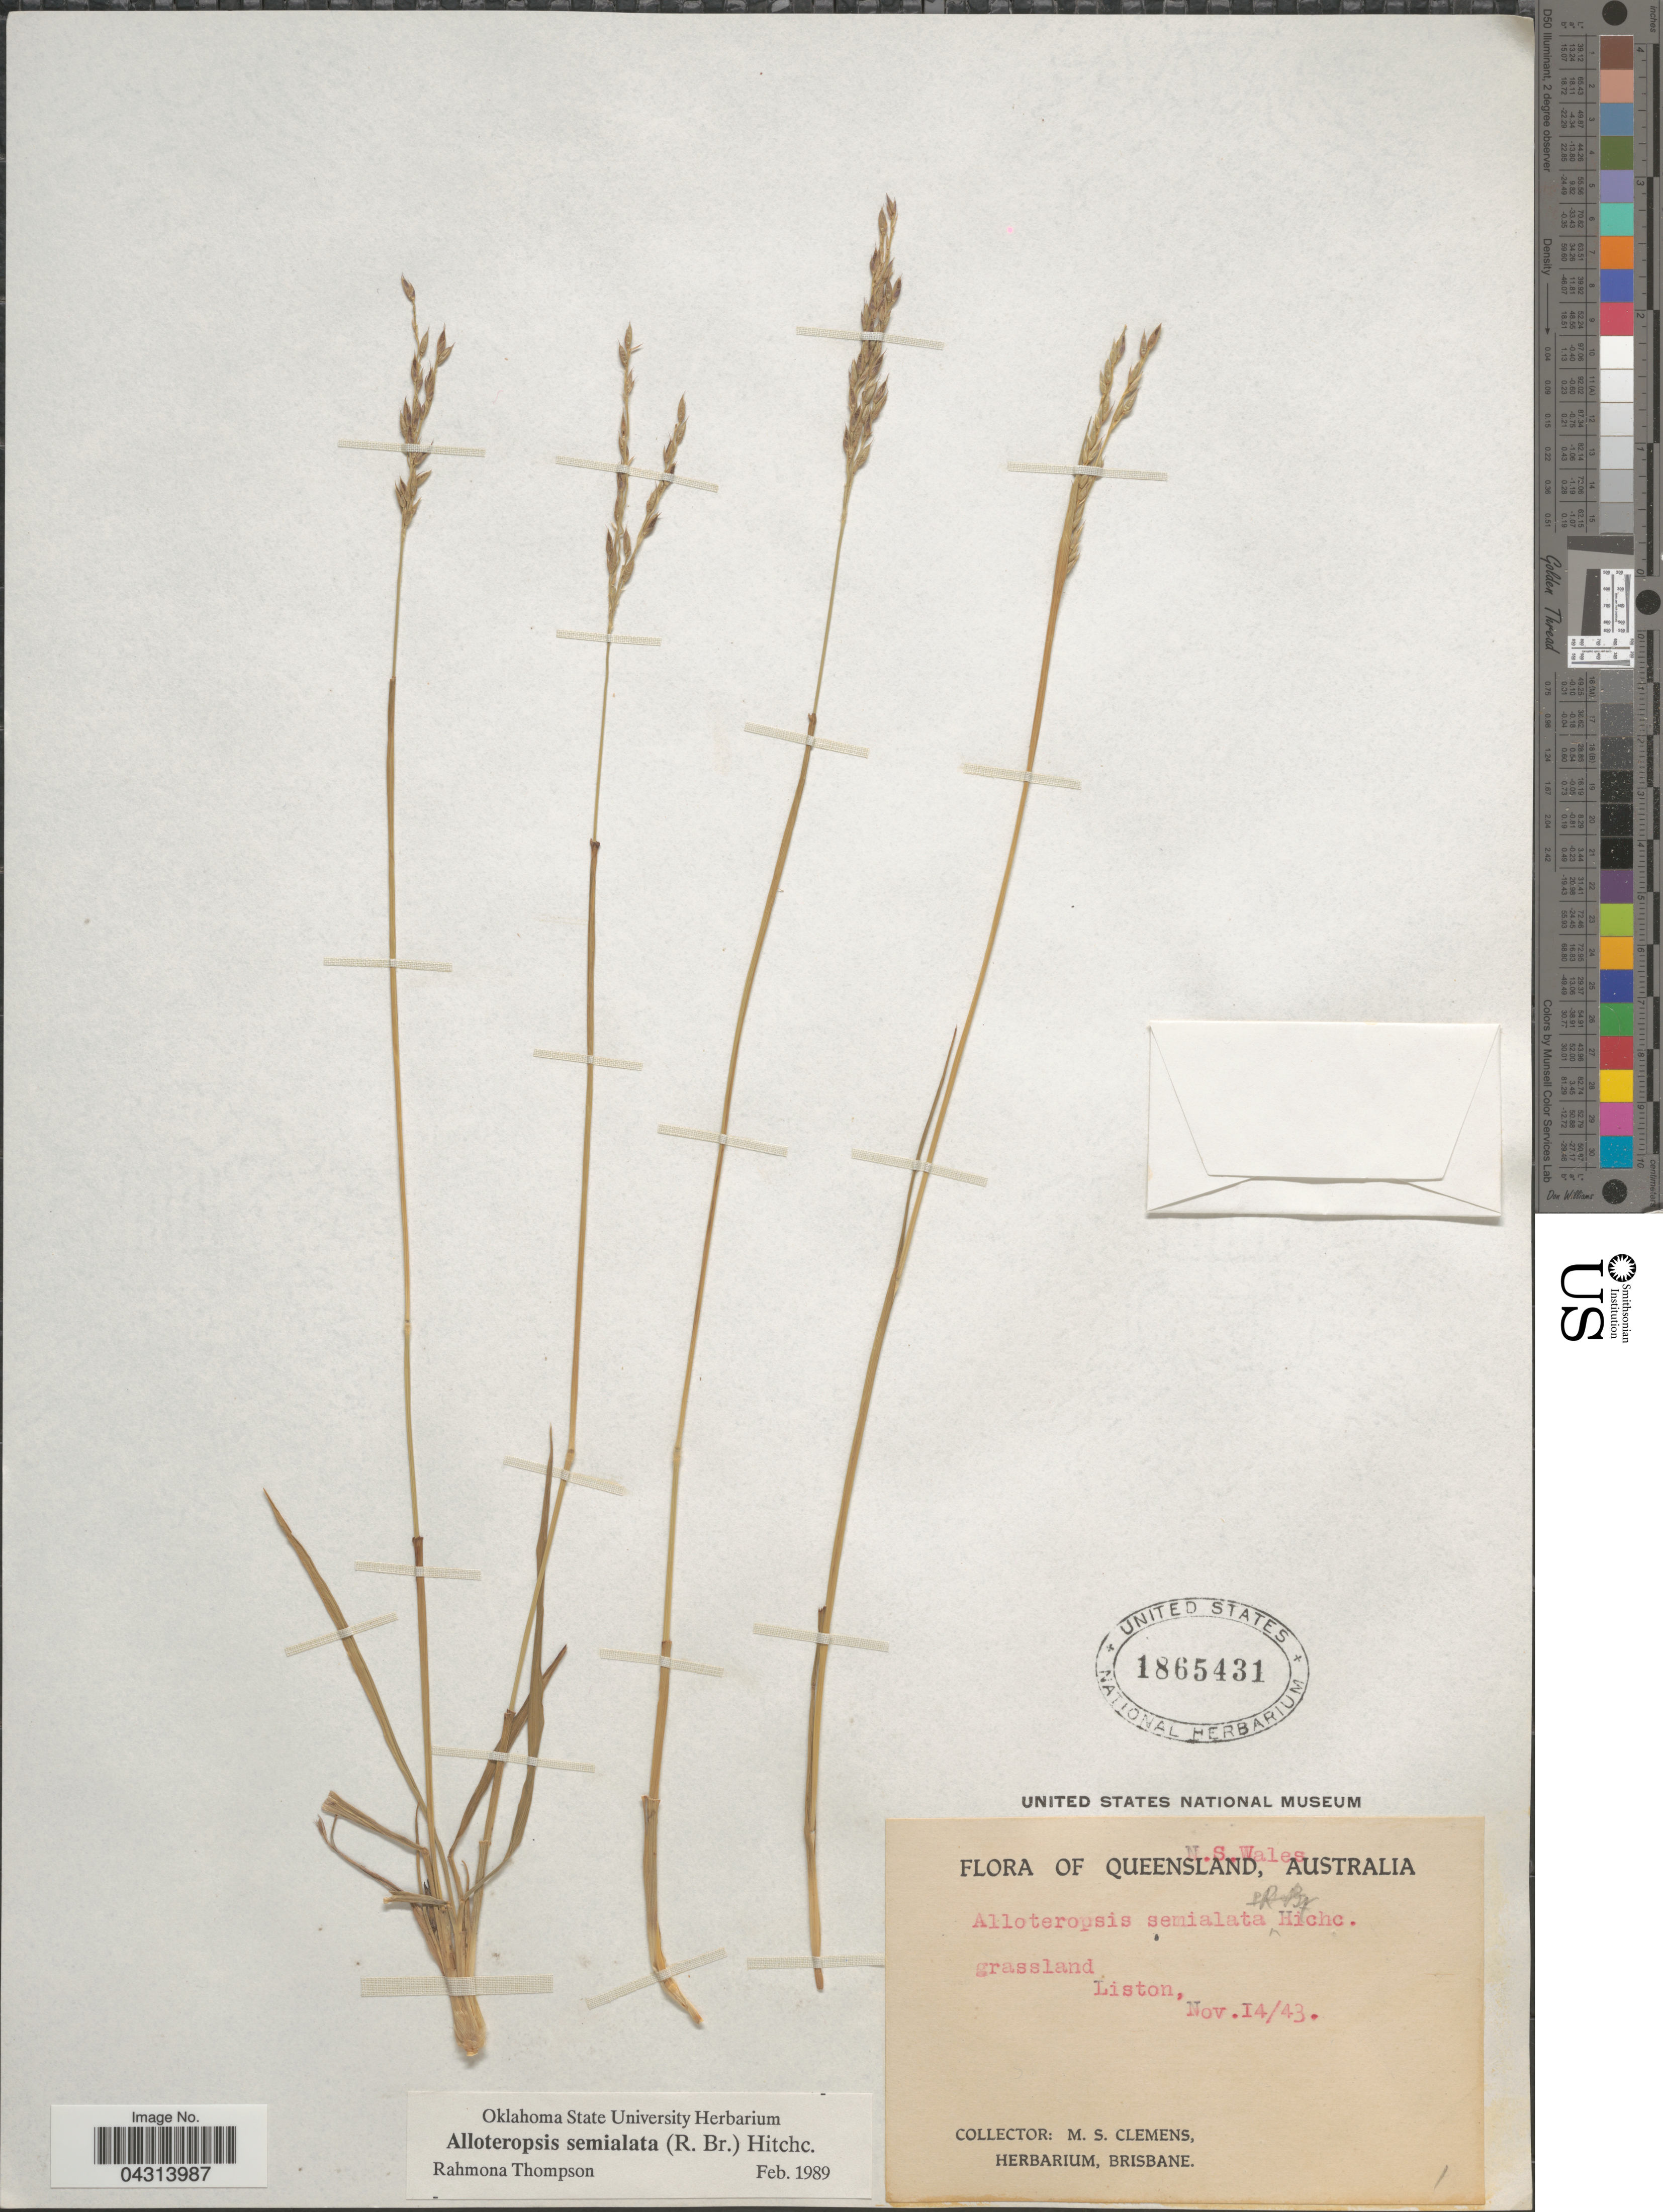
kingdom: Plantae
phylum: Tracheophyta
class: Liliopsida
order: Poales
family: Poaceae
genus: Alloteropsis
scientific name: Alloteropsis semialata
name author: (R. Br.) Hitchc.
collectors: M. S. Clemens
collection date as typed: Transcribed d/m/y: 14/11/43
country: Australia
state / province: New South Wales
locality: Liston.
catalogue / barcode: US 1865431